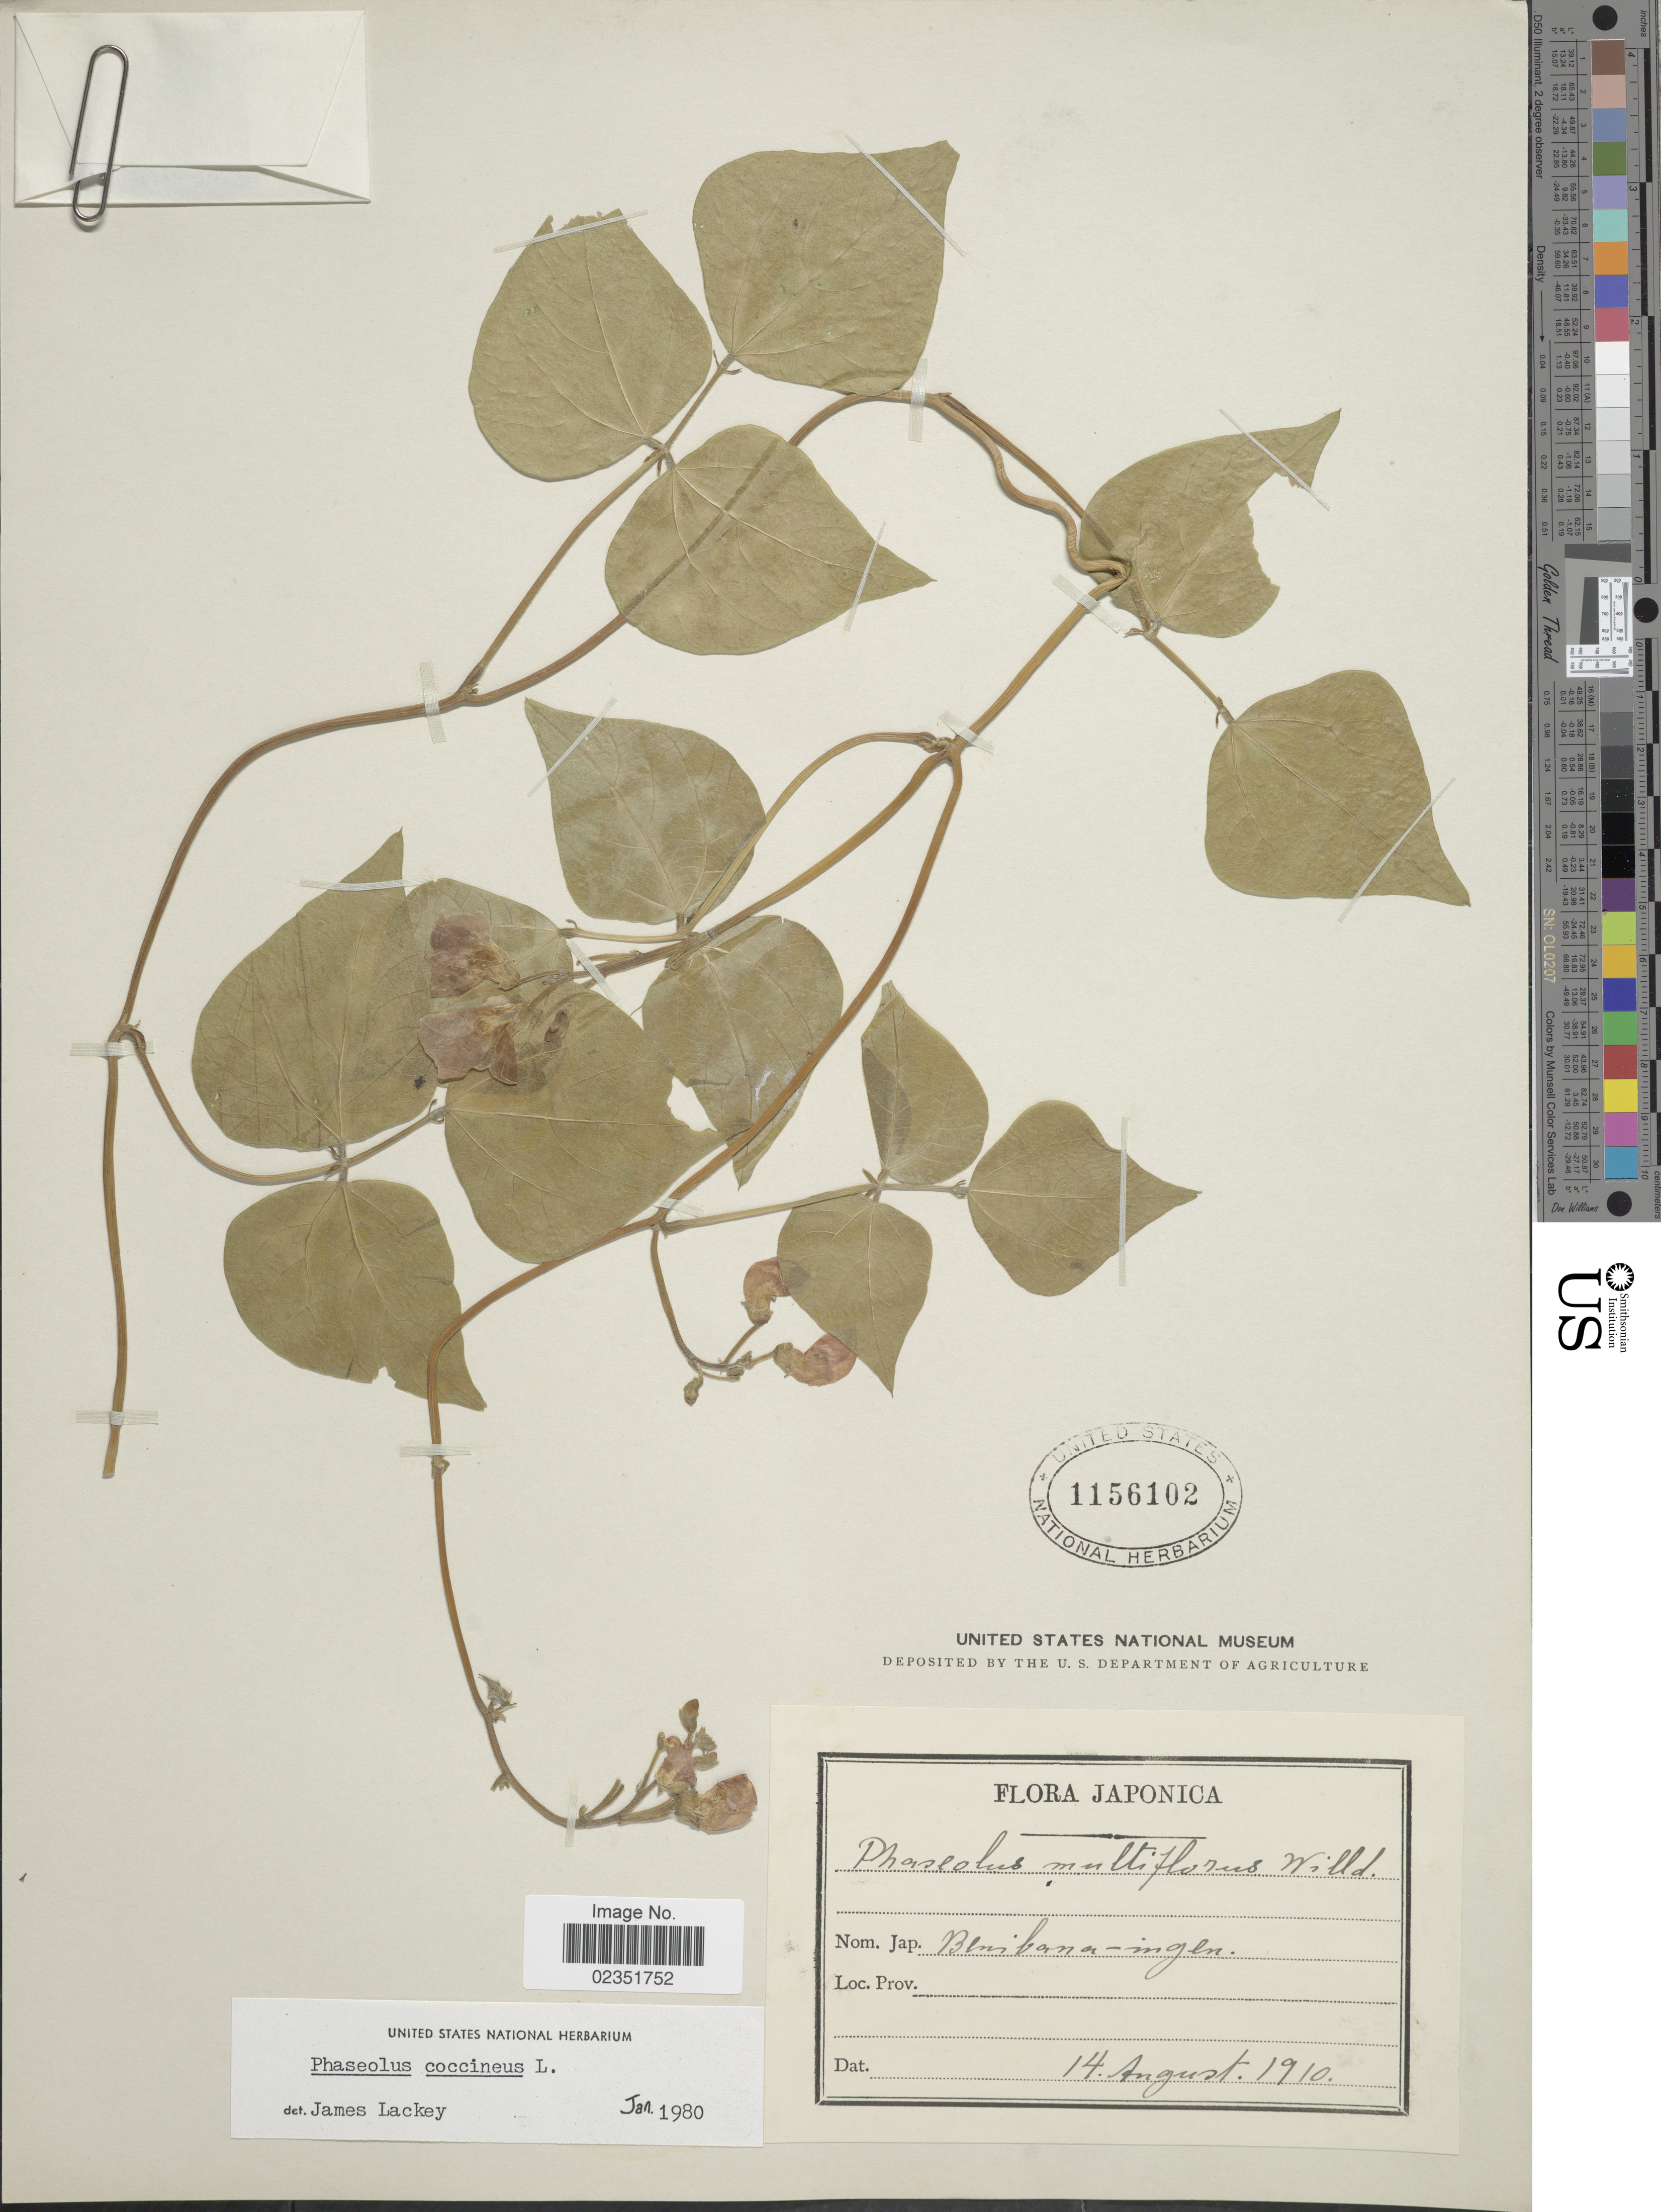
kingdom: Plantae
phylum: Tracheophyta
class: Magnoliopsida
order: Fabales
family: Fabaceae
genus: Phaseolus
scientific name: Phaseolus coccineus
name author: L.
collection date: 1910-08-14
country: Japan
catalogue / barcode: US 1156102